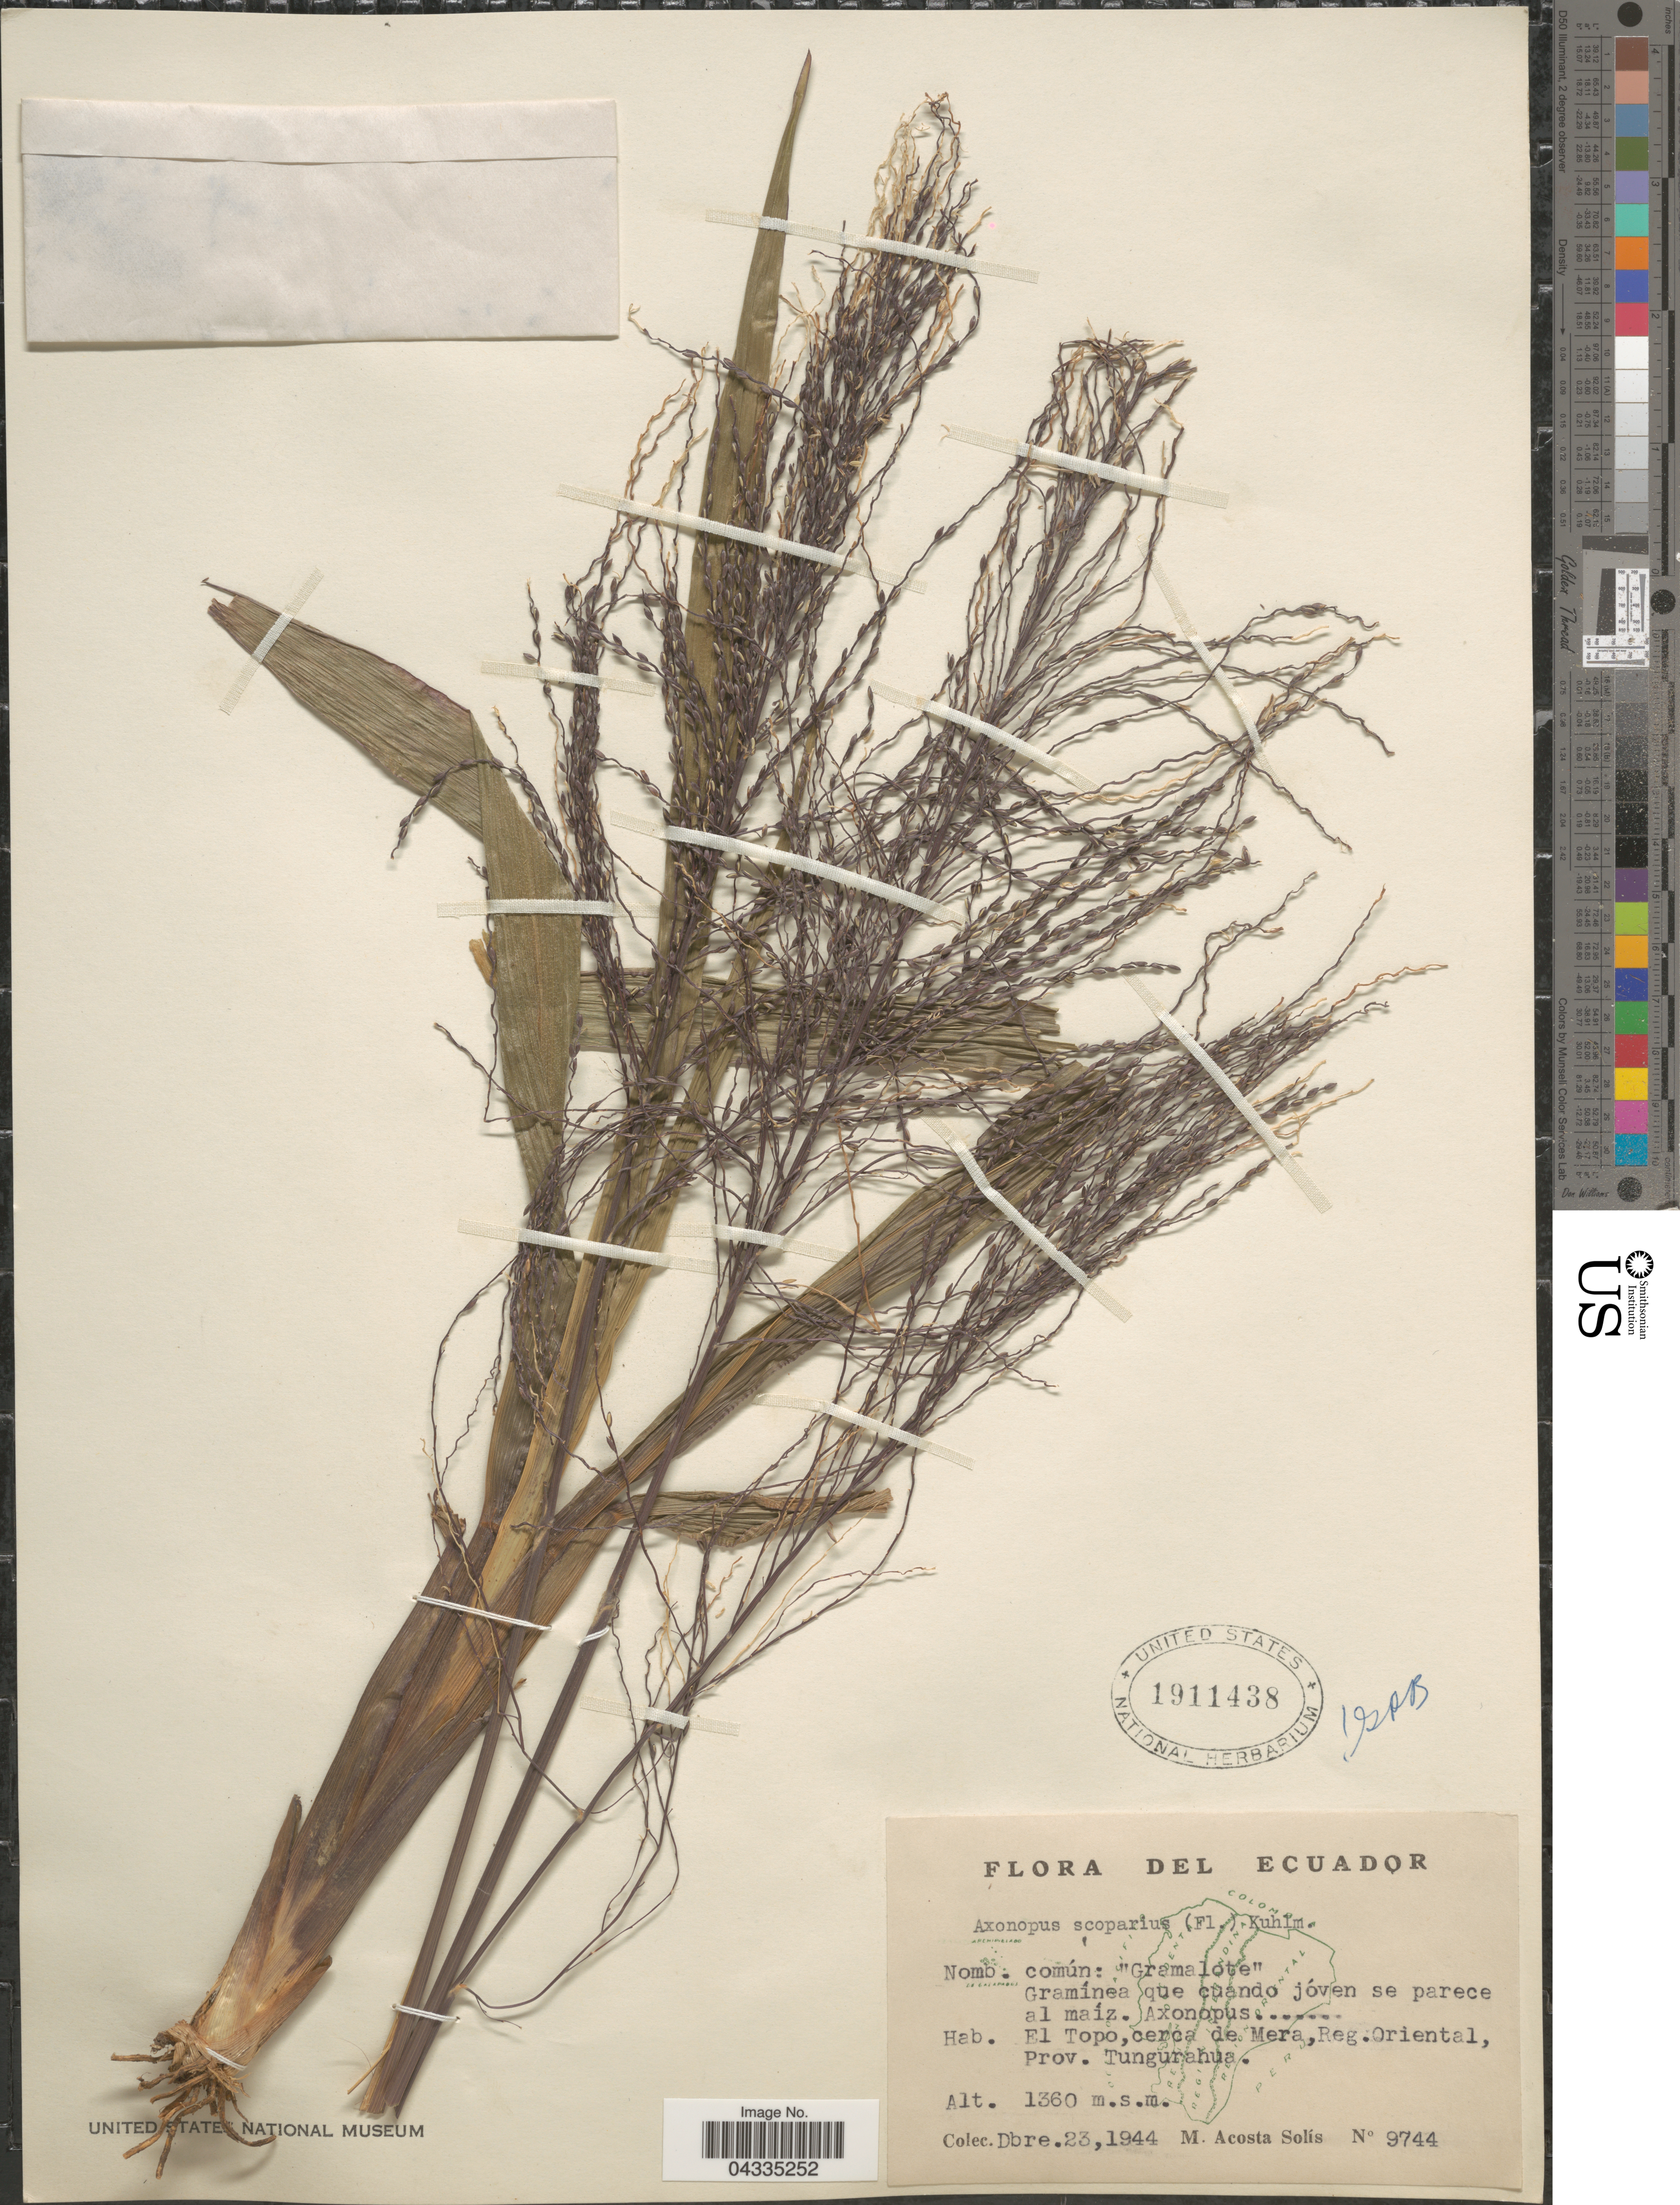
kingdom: Plantae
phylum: Tracheophyta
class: Liliopsida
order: Poales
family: Poaceae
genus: Axonopus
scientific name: Axonopus scoparius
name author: (Flüggé) Kuhlm.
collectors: M. Acosta Solis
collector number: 9744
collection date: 1944-12-23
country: Ecuador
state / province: Tungurahua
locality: El Topo, cerca de Mera, Reg. Oriental.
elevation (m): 1360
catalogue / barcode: US 1911438